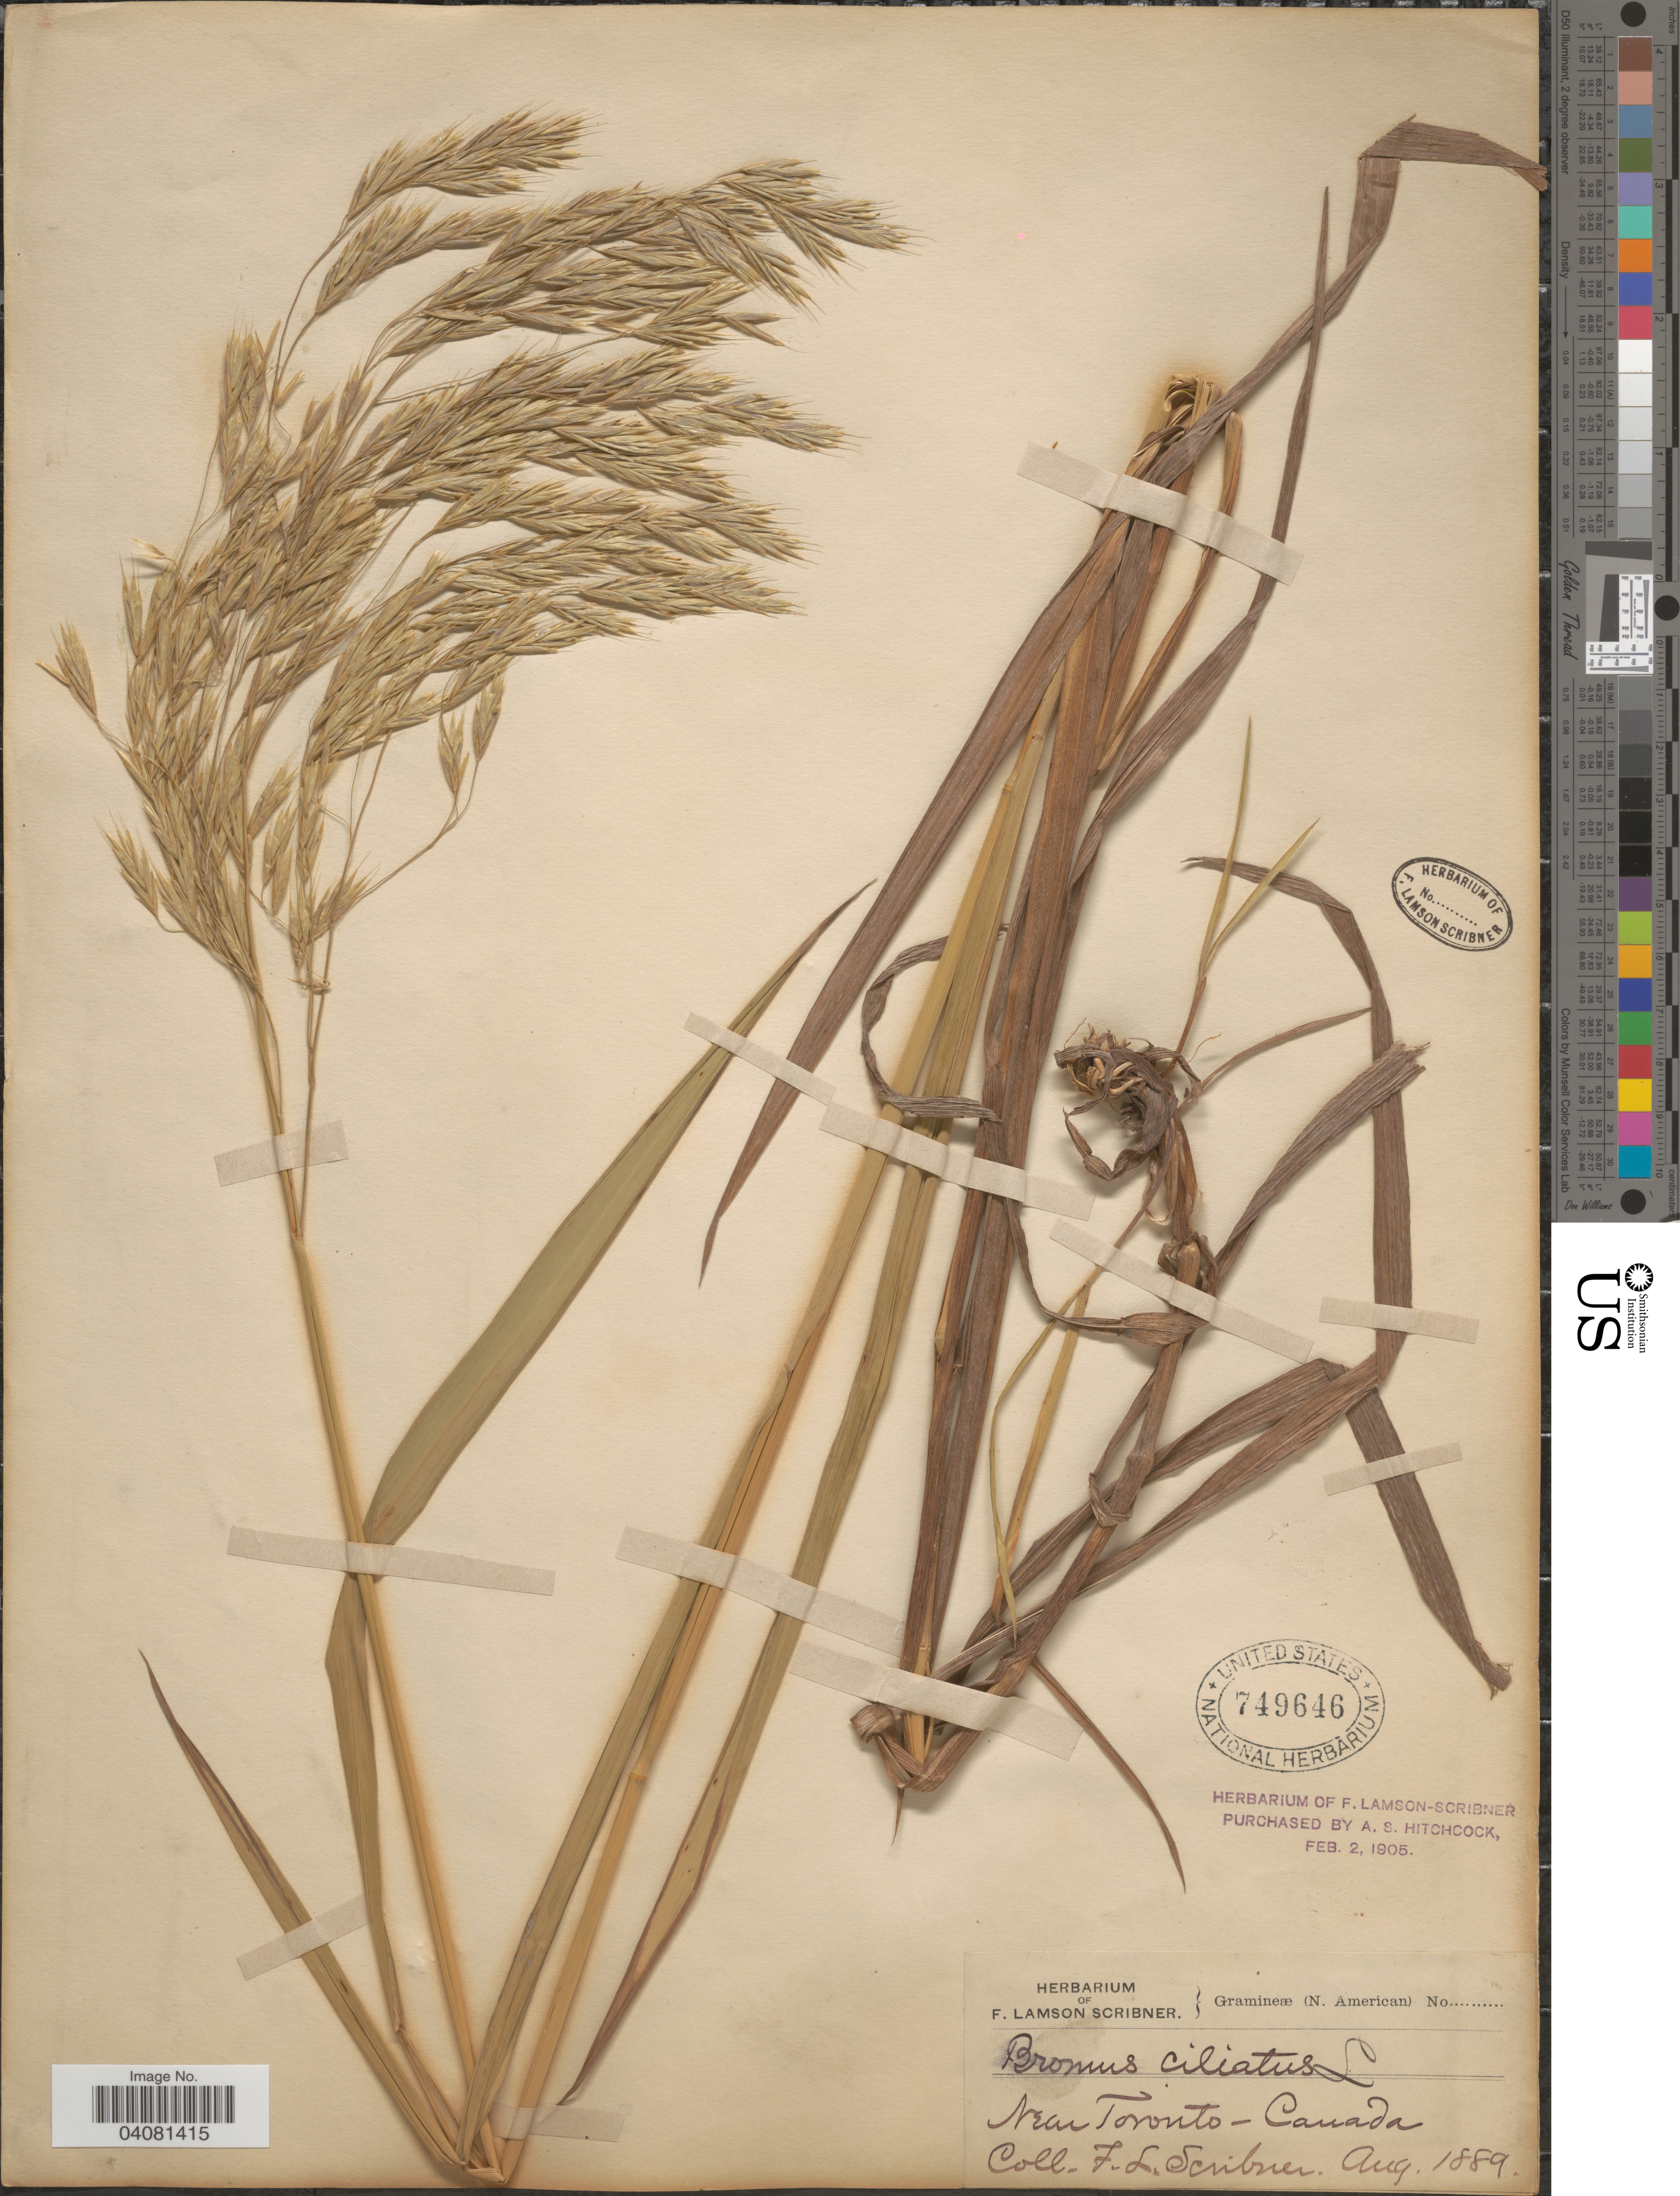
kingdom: Plantae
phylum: Tracheophyta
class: Liliopsida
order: Poales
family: Poaceae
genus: Bromus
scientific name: Bromus ciliatus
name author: L.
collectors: F. L. Scribner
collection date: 1889-08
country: Canada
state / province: Ontario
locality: Near Toronto.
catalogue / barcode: US 749646